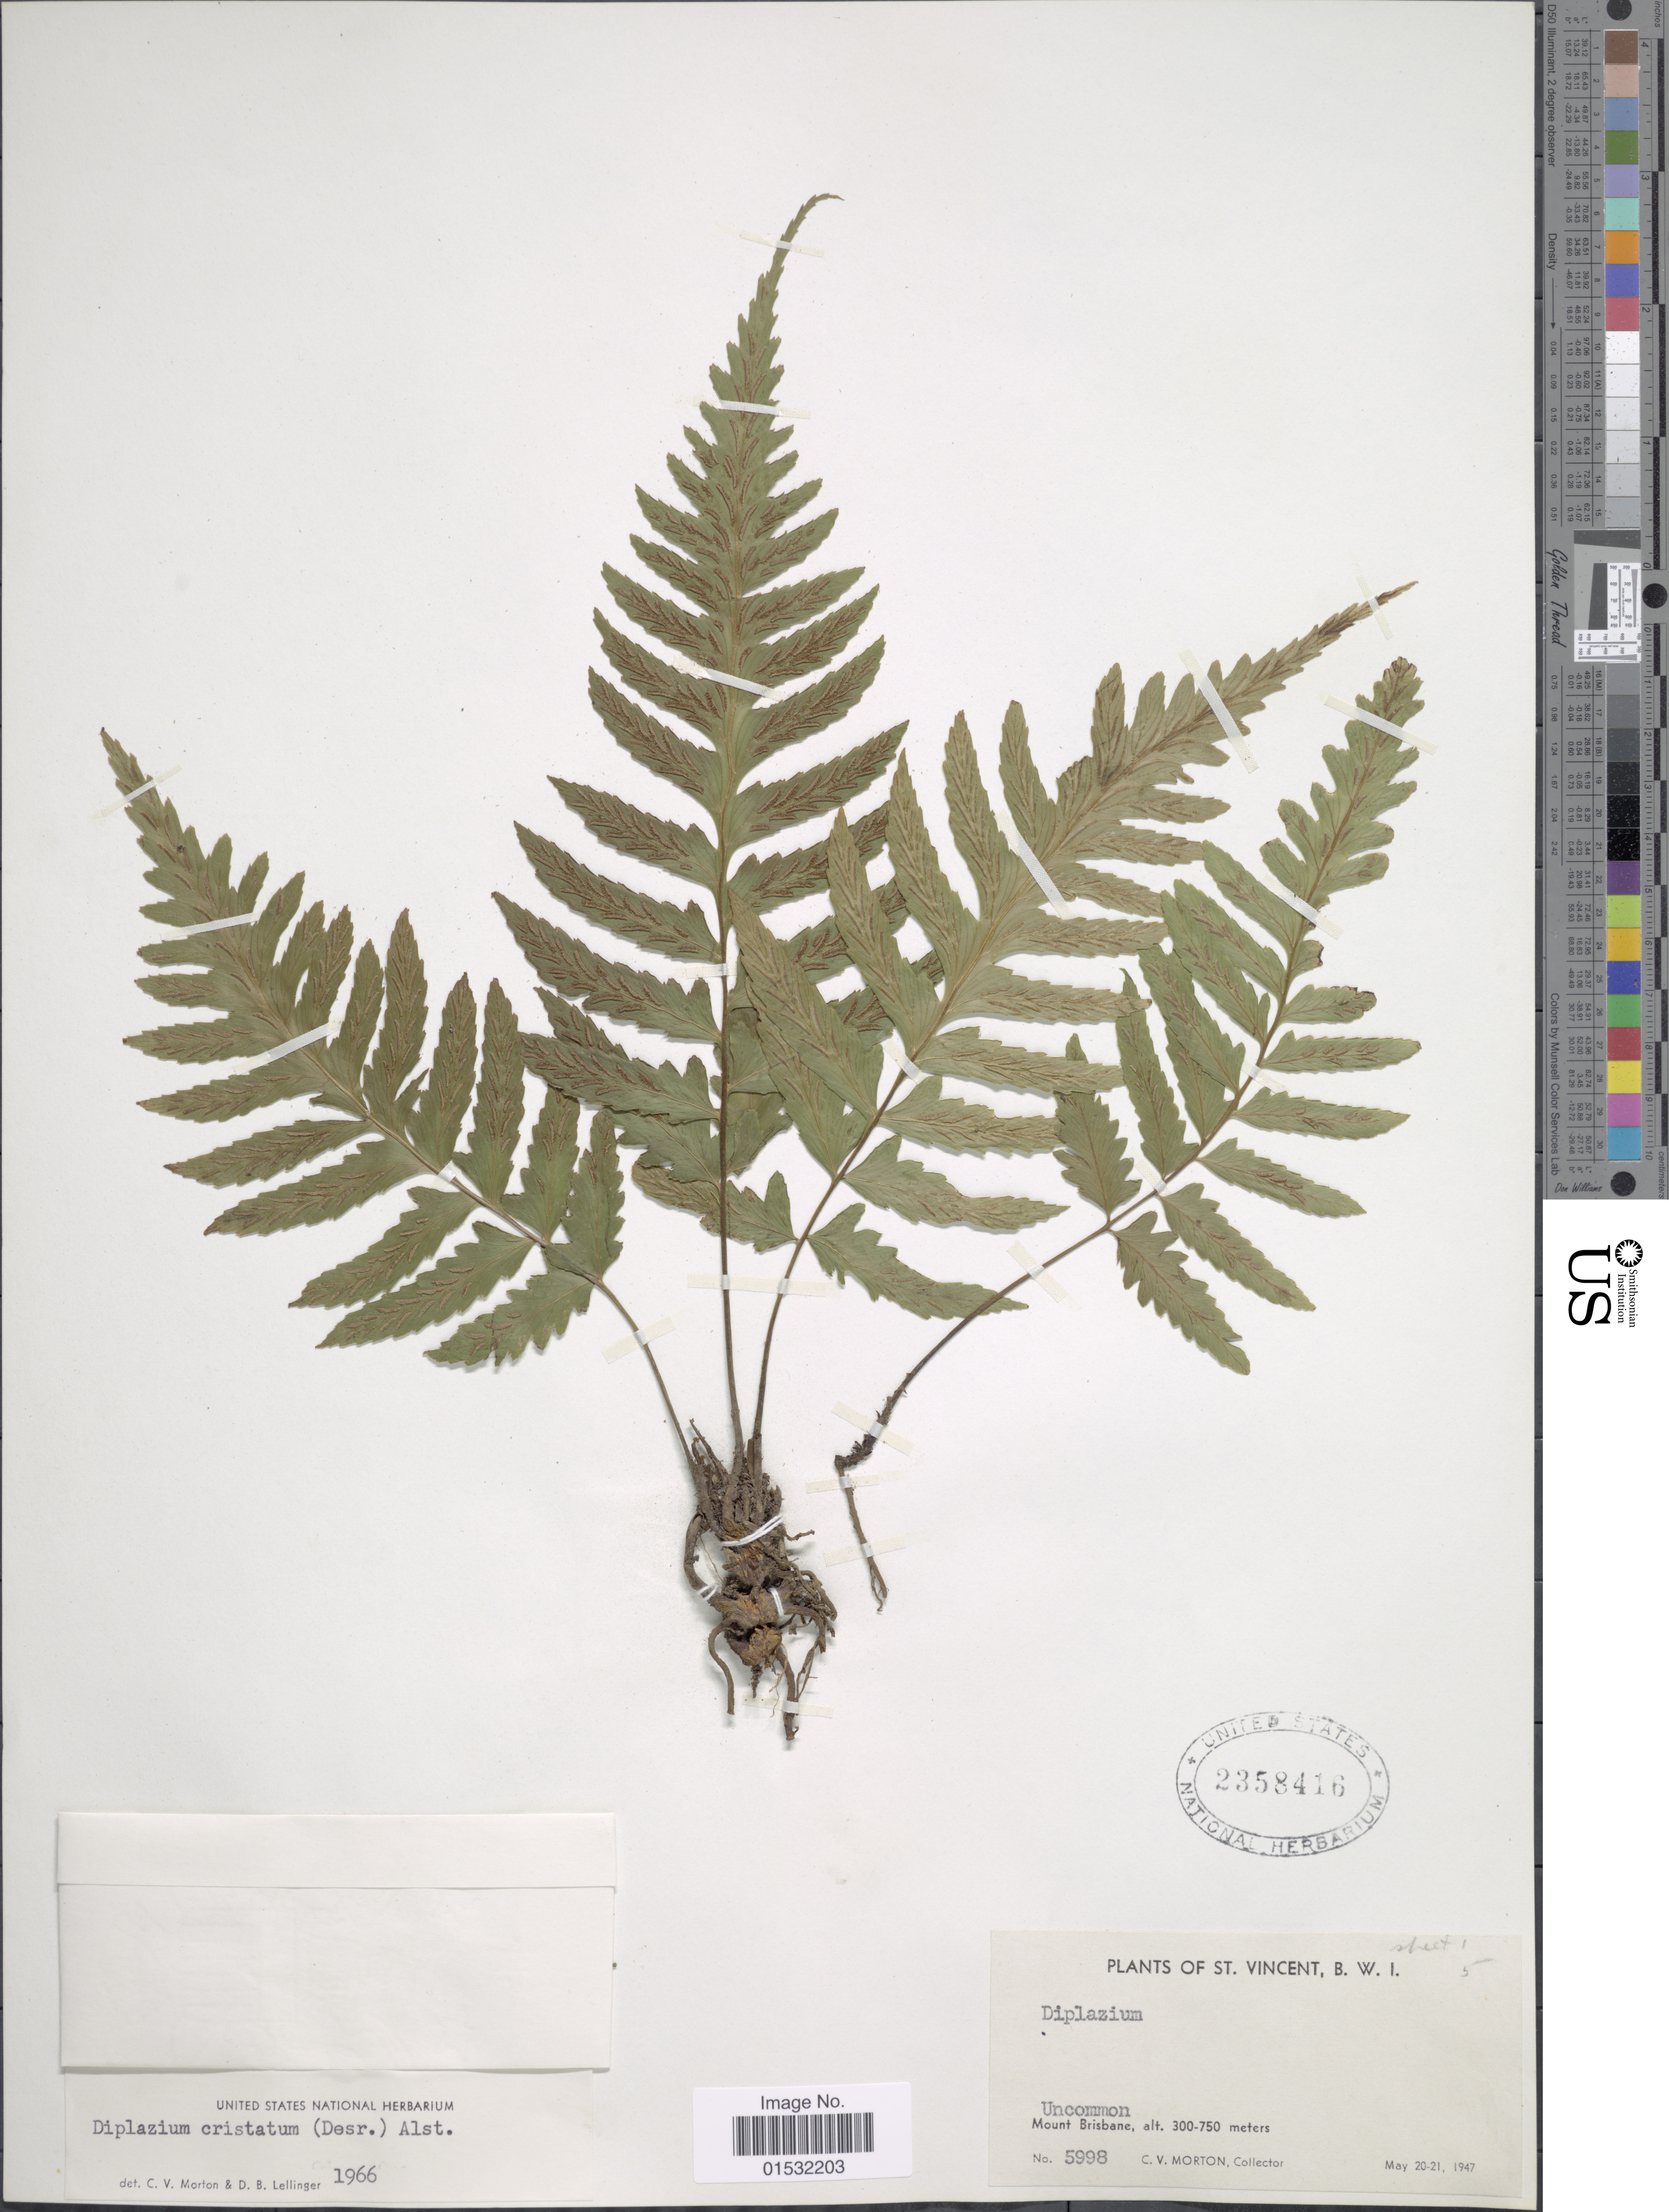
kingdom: Plantae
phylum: Tracheophyta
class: Polypodiopsida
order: Polypodiales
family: Athyriaceae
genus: Diplazium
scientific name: Diplazium cristatum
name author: (Desr.) Alston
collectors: C. V. Morton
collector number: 5998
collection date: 1947-05-20/1947-05-21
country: St. Vincent - Grenadines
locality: St. Vincent, B. W. I. Mount Brisbane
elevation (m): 300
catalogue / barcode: US 2358416